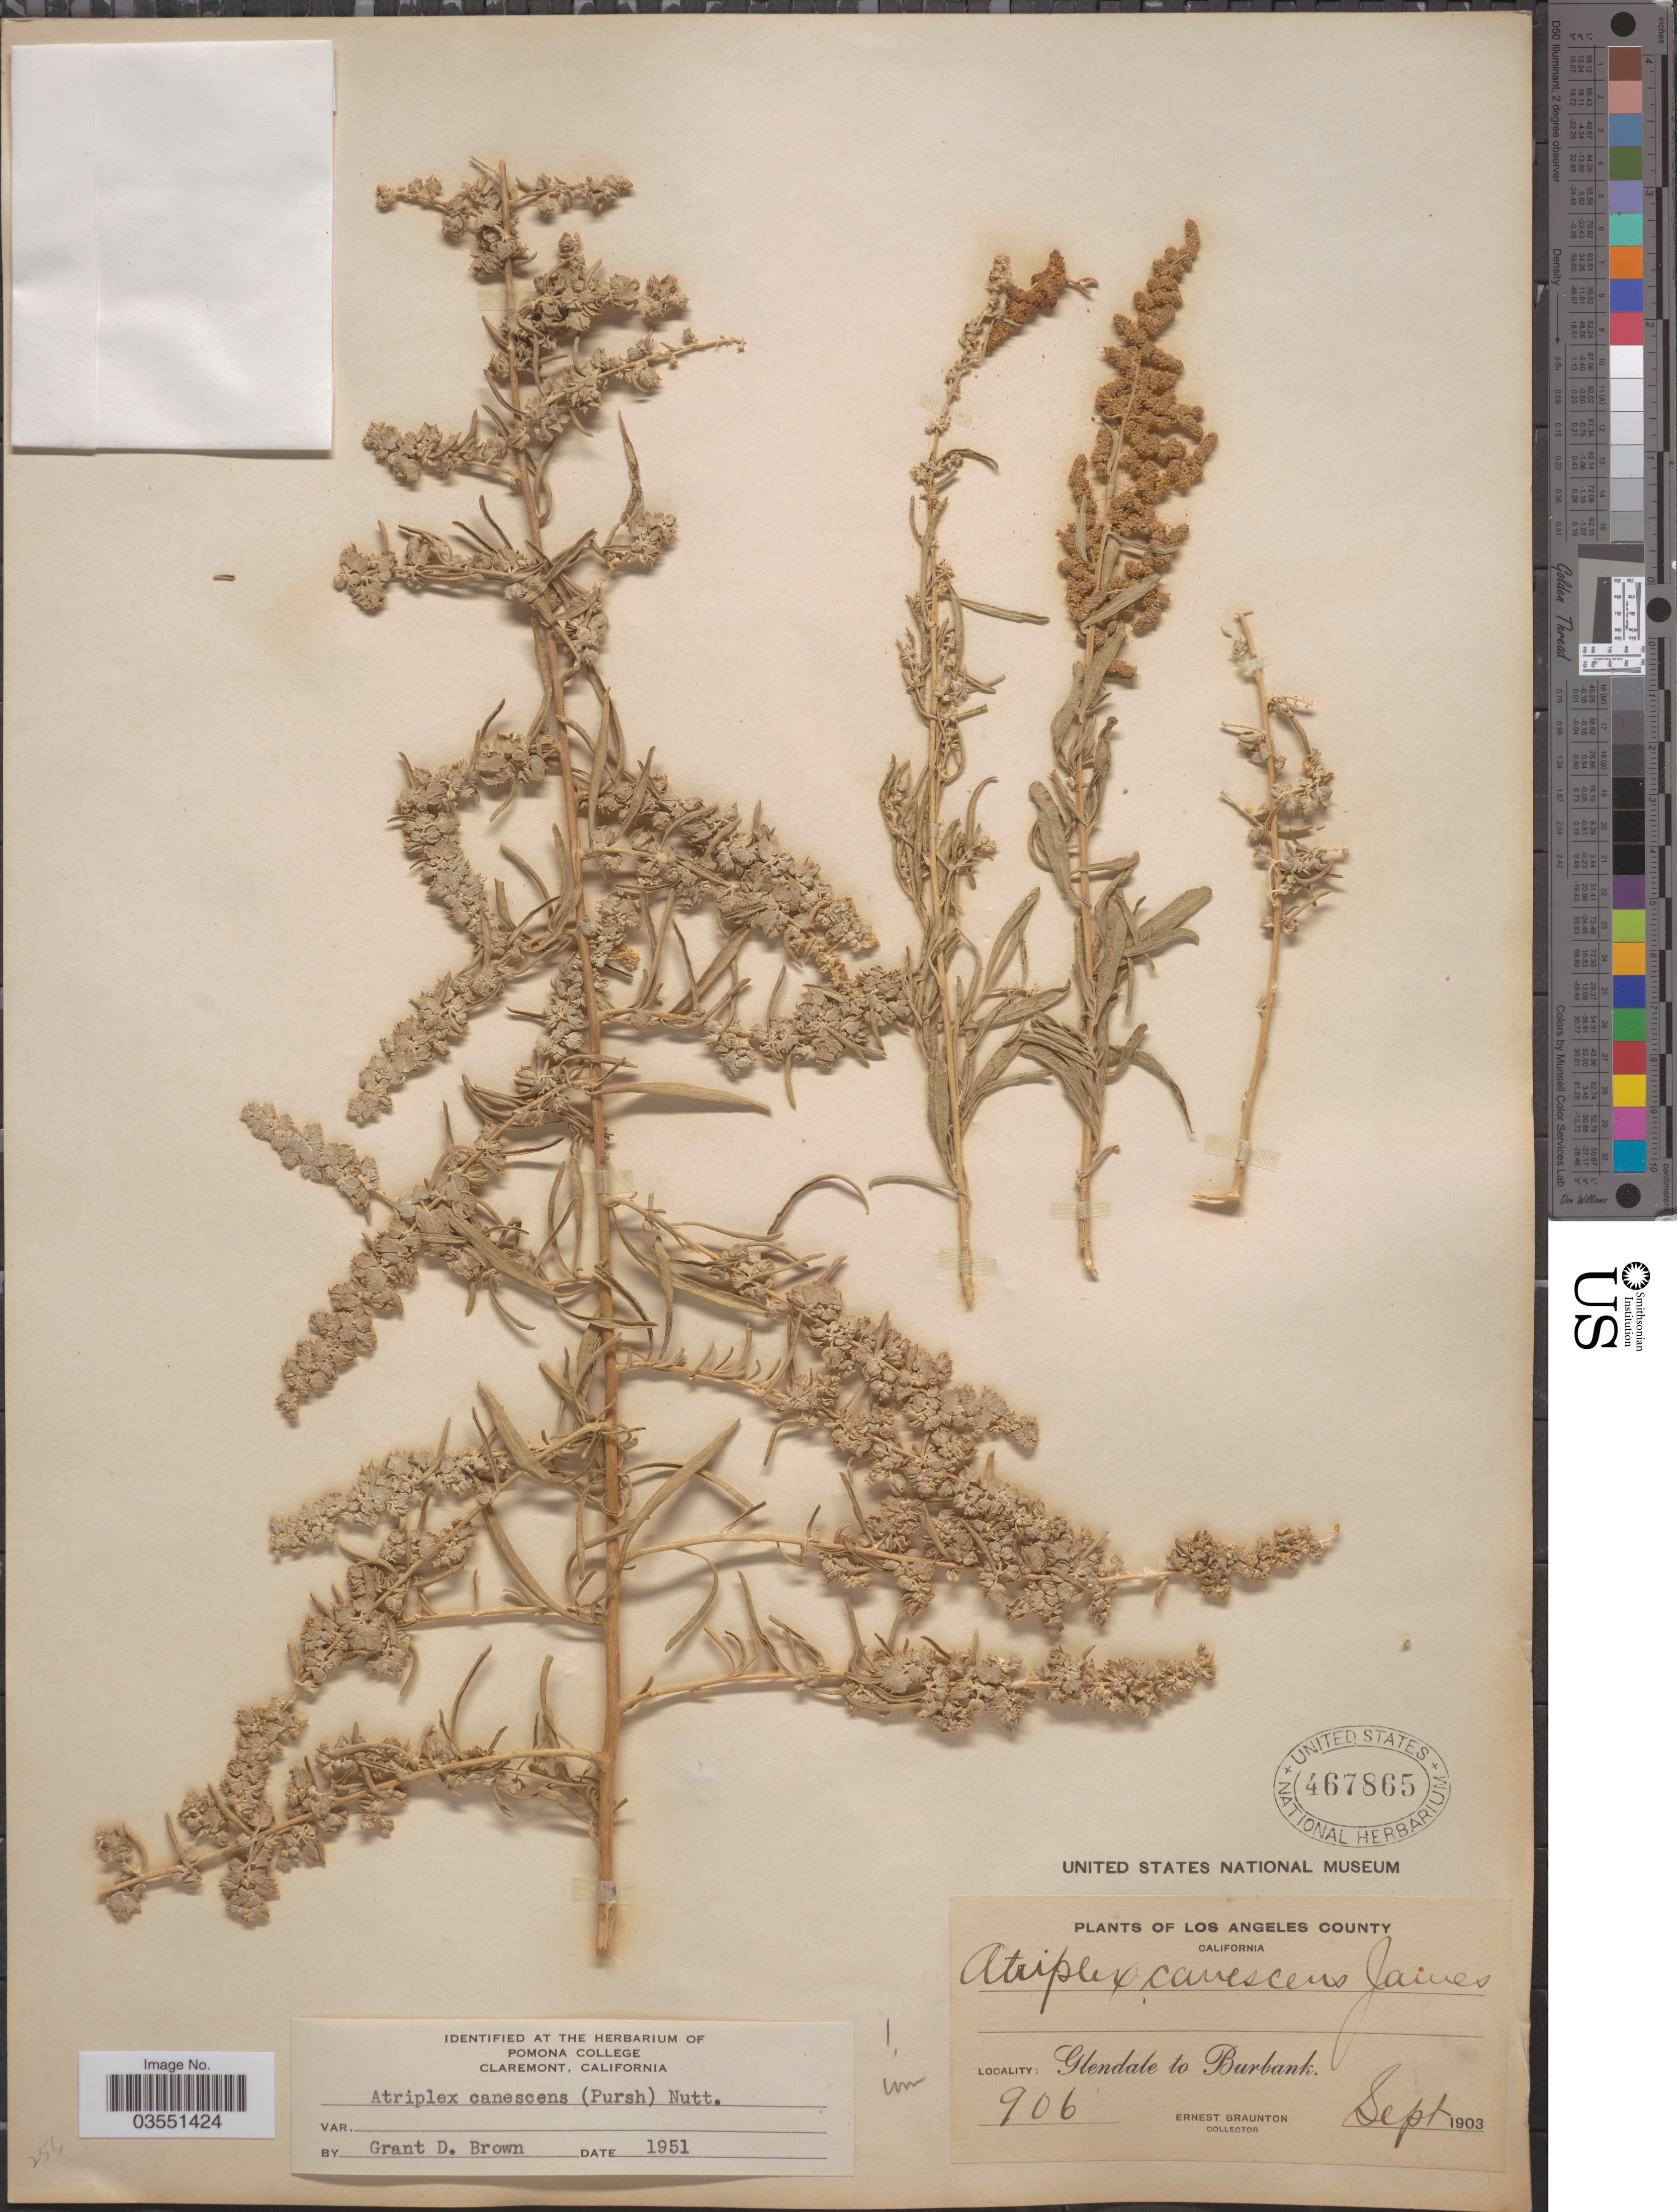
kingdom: Plantae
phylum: Tracheophyta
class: Magnoliopsida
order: Caryophyllales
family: Amaranthaceae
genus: Atriplex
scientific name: Atriplex canescens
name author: (Pursh) Nutt.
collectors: E. Braunton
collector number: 906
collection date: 1903-09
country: United States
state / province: California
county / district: Los Angeles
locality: Los Angeles County. Glendale to Burbank.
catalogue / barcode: US 467865